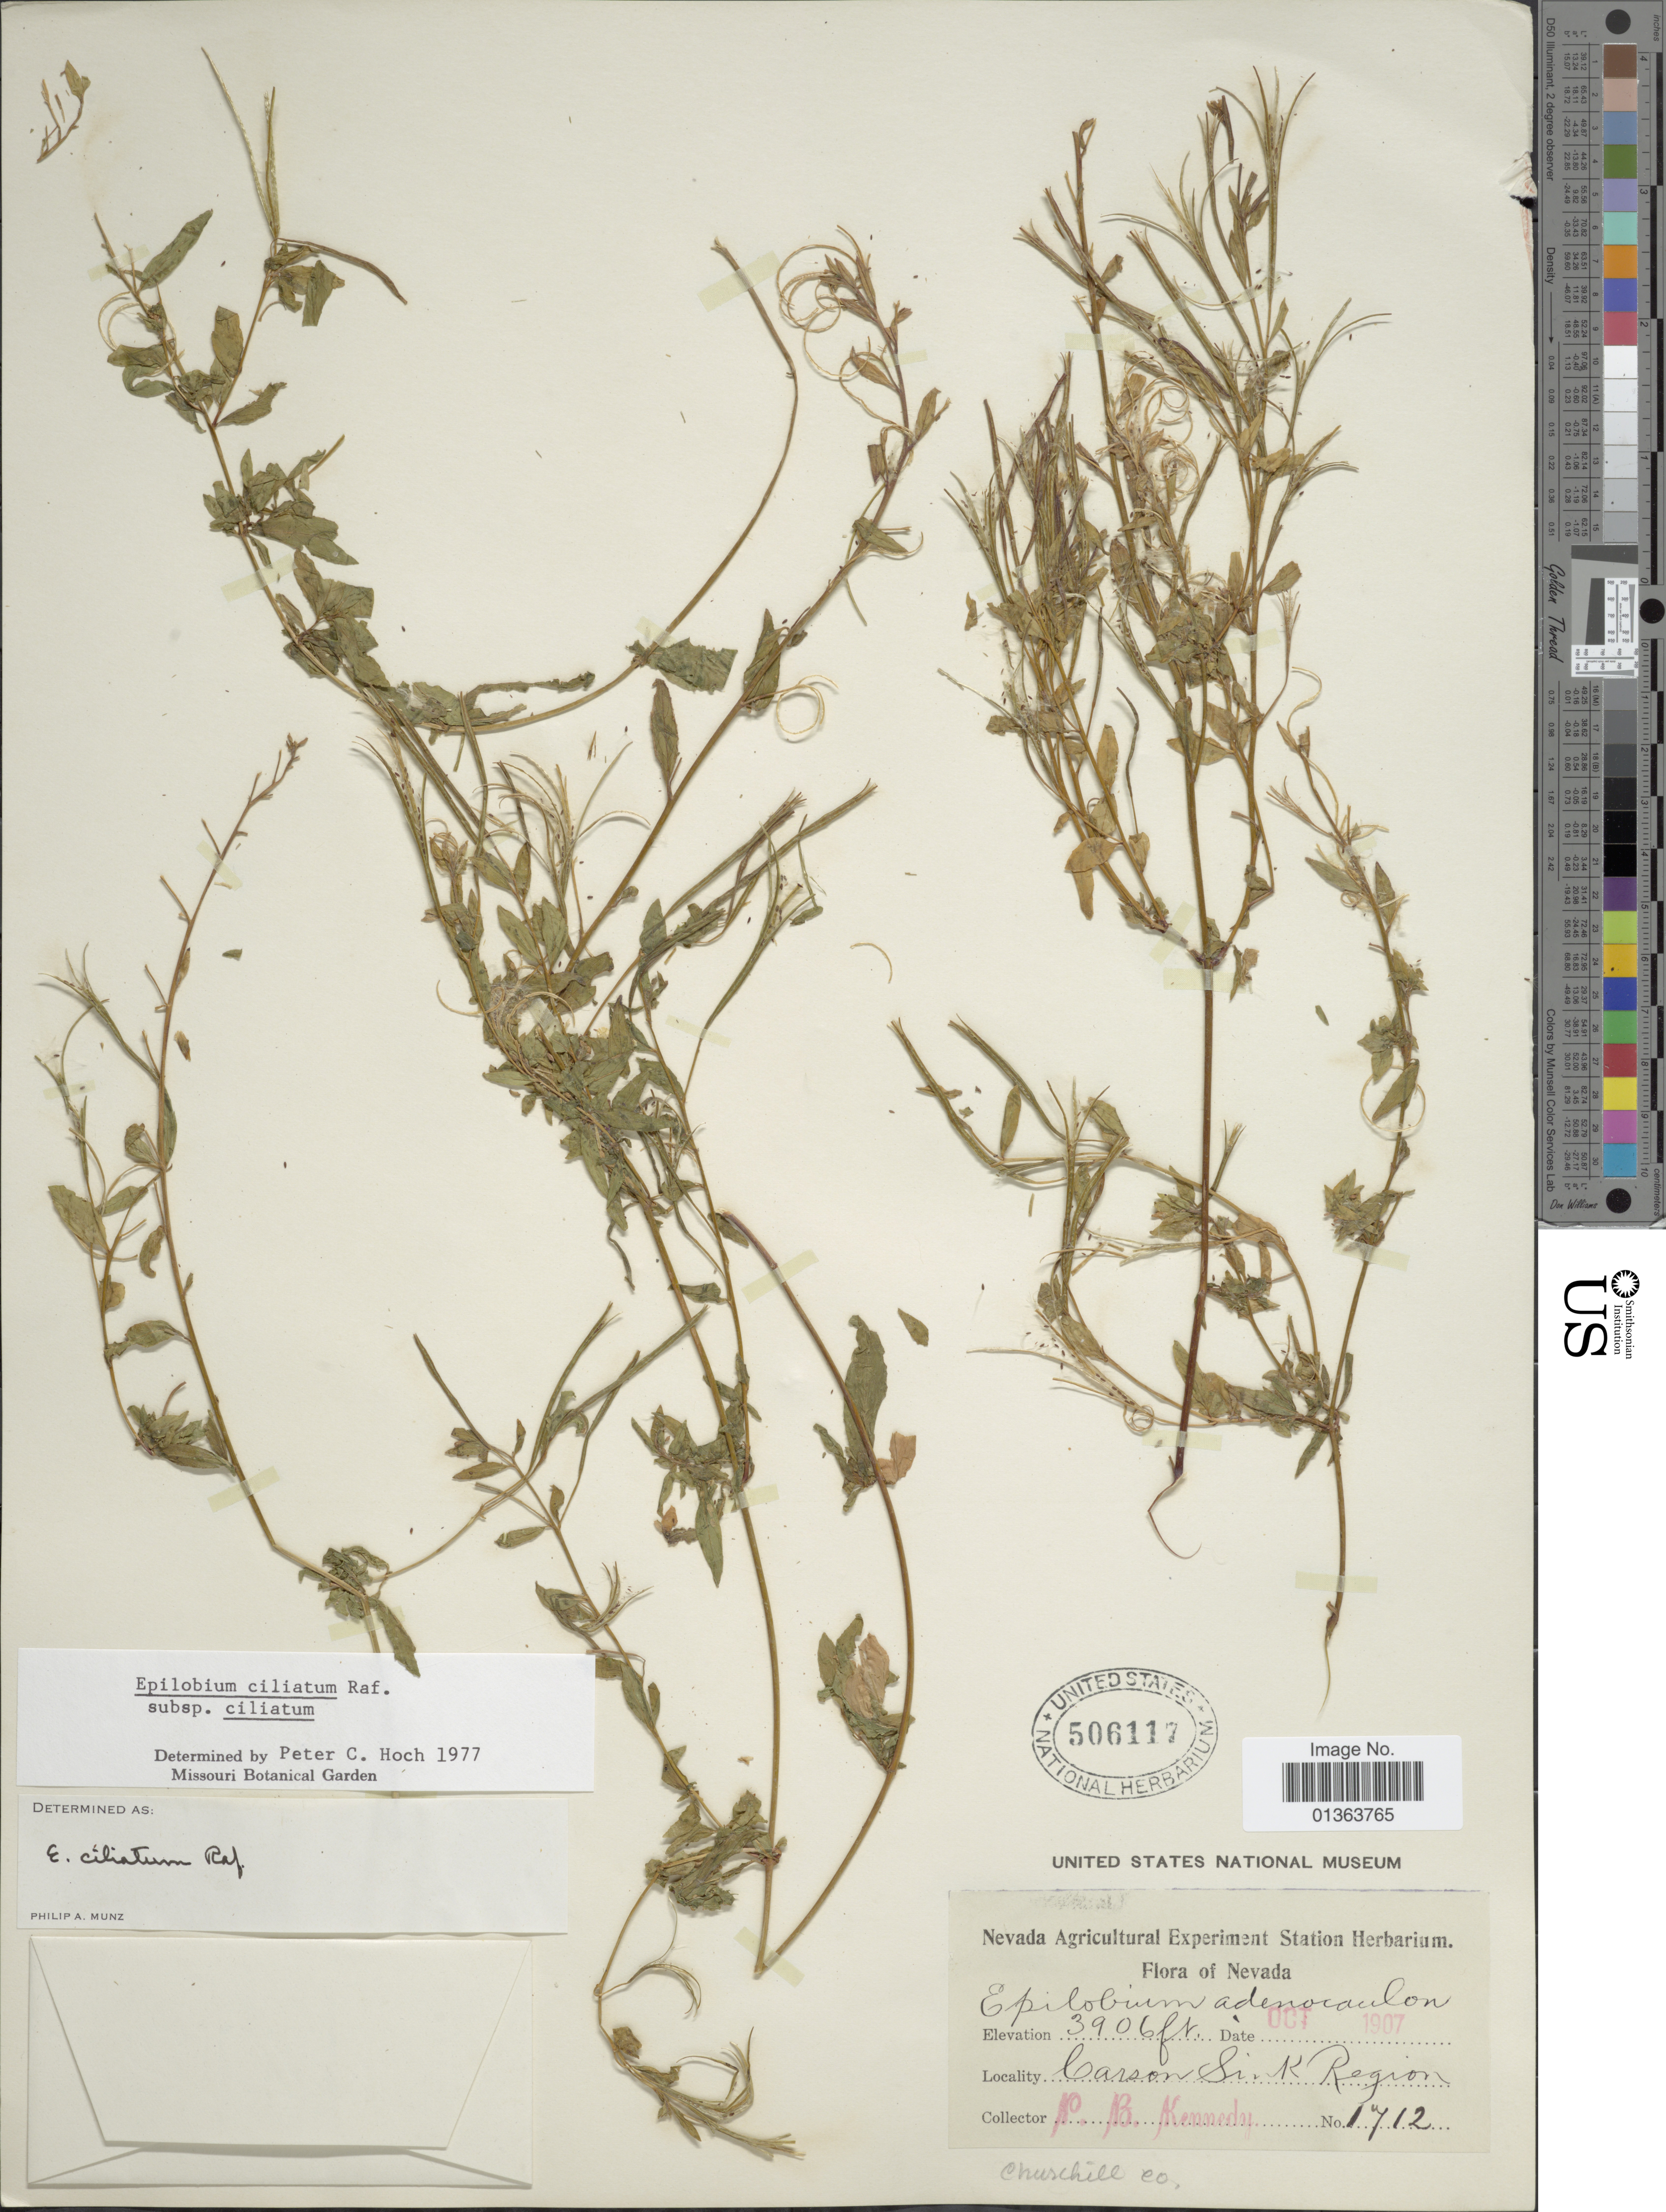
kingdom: Plantae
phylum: Tracheophyta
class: Magnoliopsida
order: Myrtales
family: Onagraceae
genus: Epilobium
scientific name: Epilobium ciliatum subsp. ciliatum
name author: Raf.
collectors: P. B. Kennedy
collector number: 1712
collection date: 1907-10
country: United States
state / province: Nevada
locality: Carson Sink Region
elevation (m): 1191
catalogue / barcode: US 506117